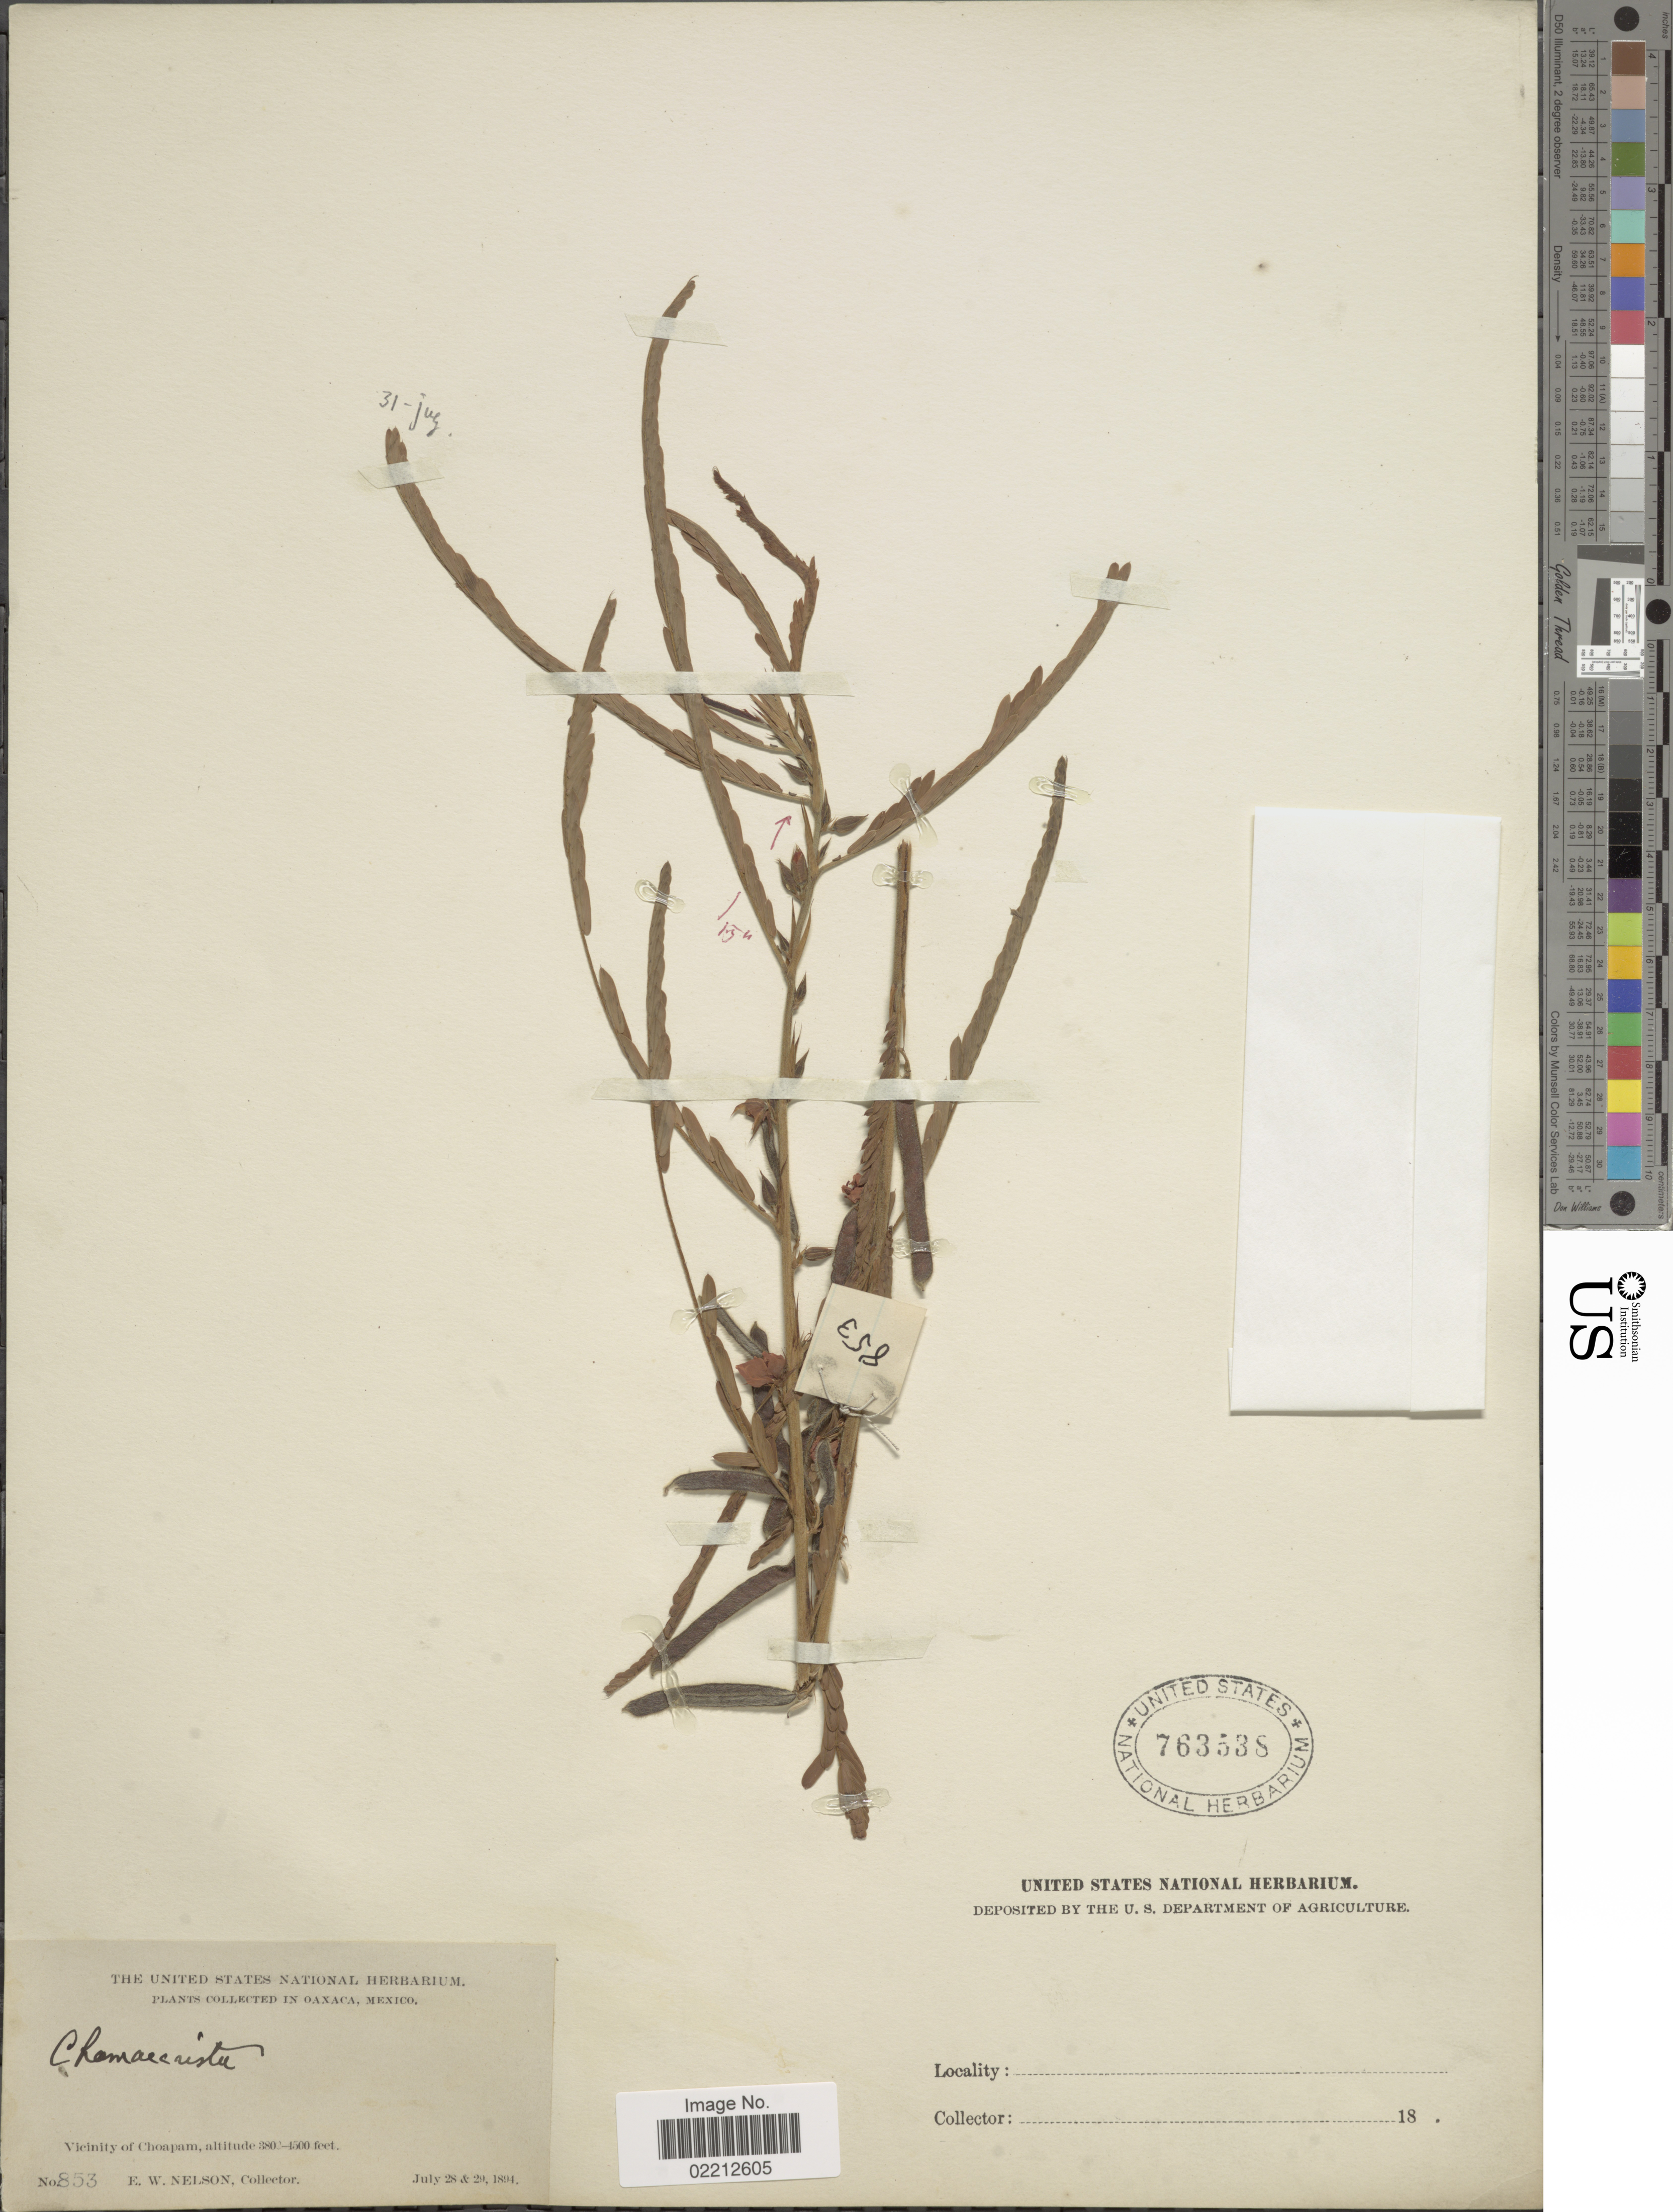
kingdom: Plantae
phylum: Tracheophyta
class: Magnoliopsida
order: Fabales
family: Fabaceae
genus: Chamaecrista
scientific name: Chamaecrista sp.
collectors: E. W. Nelson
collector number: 853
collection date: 1894-07-28/1894-07-29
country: Mexico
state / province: Oaxaca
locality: Vicinity of Choapam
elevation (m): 116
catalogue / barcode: US 763538